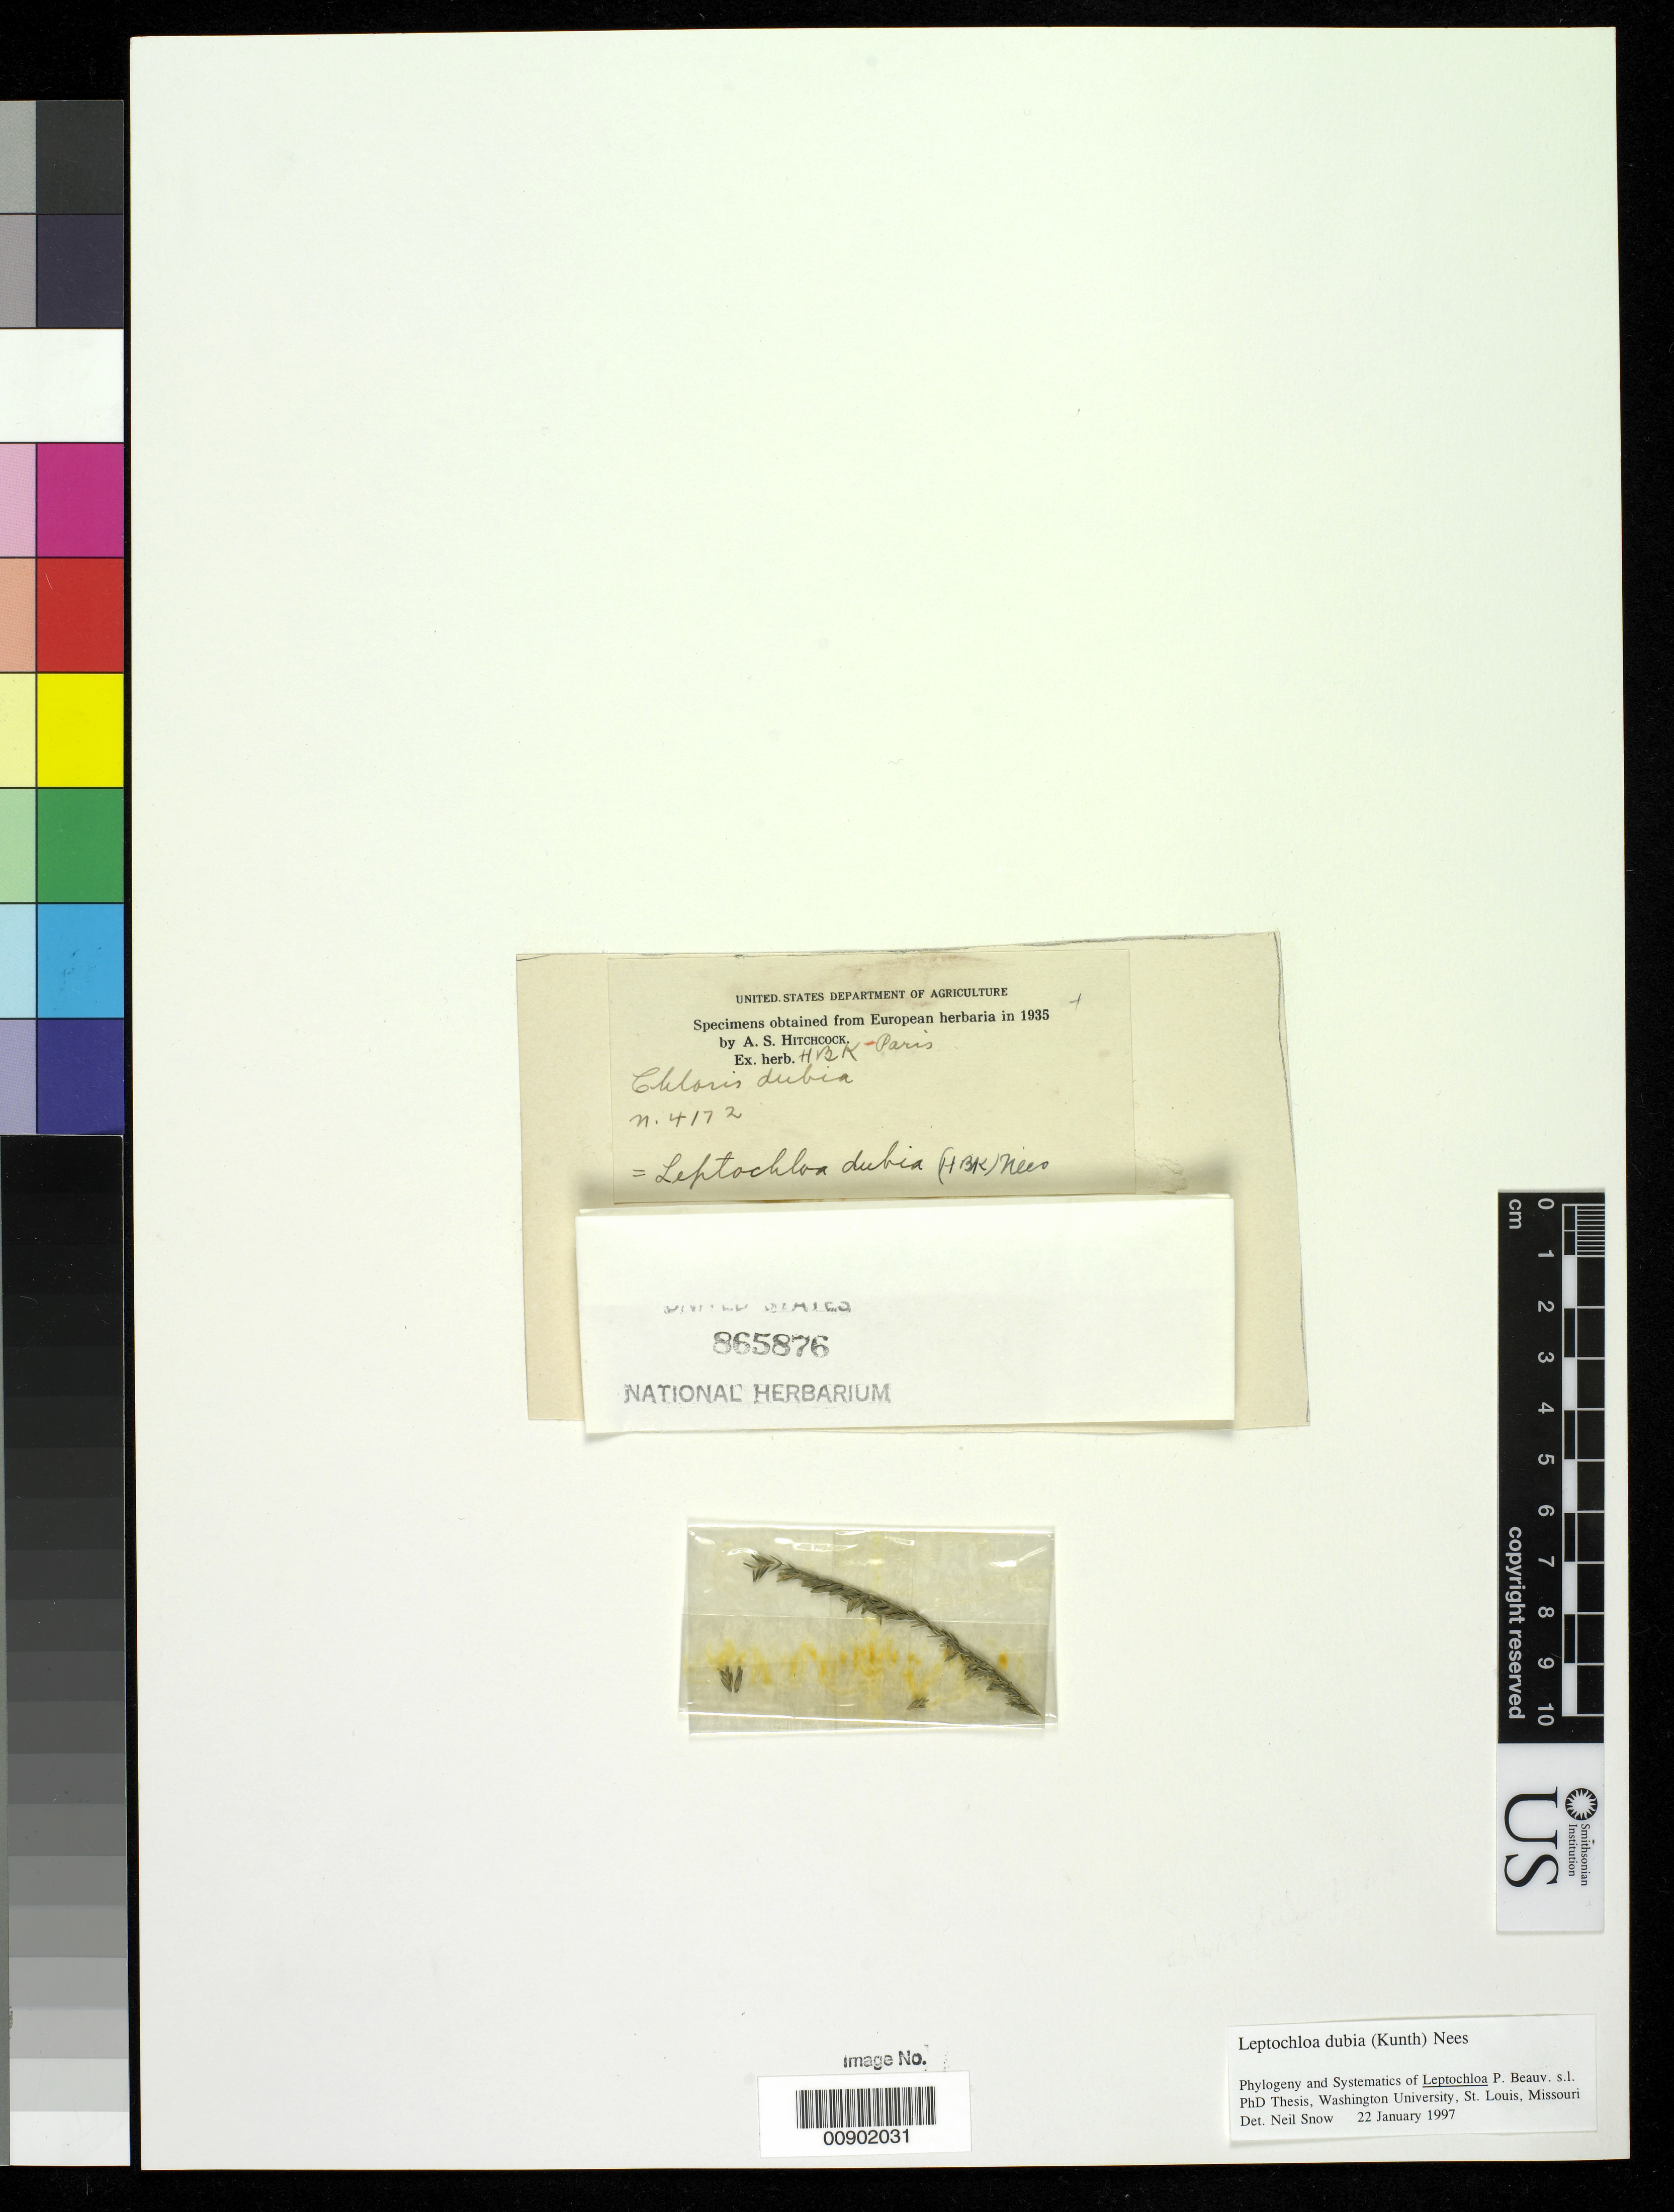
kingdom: Plantae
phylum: Tracheophyta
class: Liliopsida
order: Poales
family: Poaceae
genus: Chloris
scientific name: Chloris dubia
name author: Kunth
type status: Syntype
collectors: F. W. Humboldt & A. J. A. Bonpland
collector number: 4172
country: Mexico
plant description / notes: Fragment of type ex herb. Paris.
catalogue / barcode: US 865876